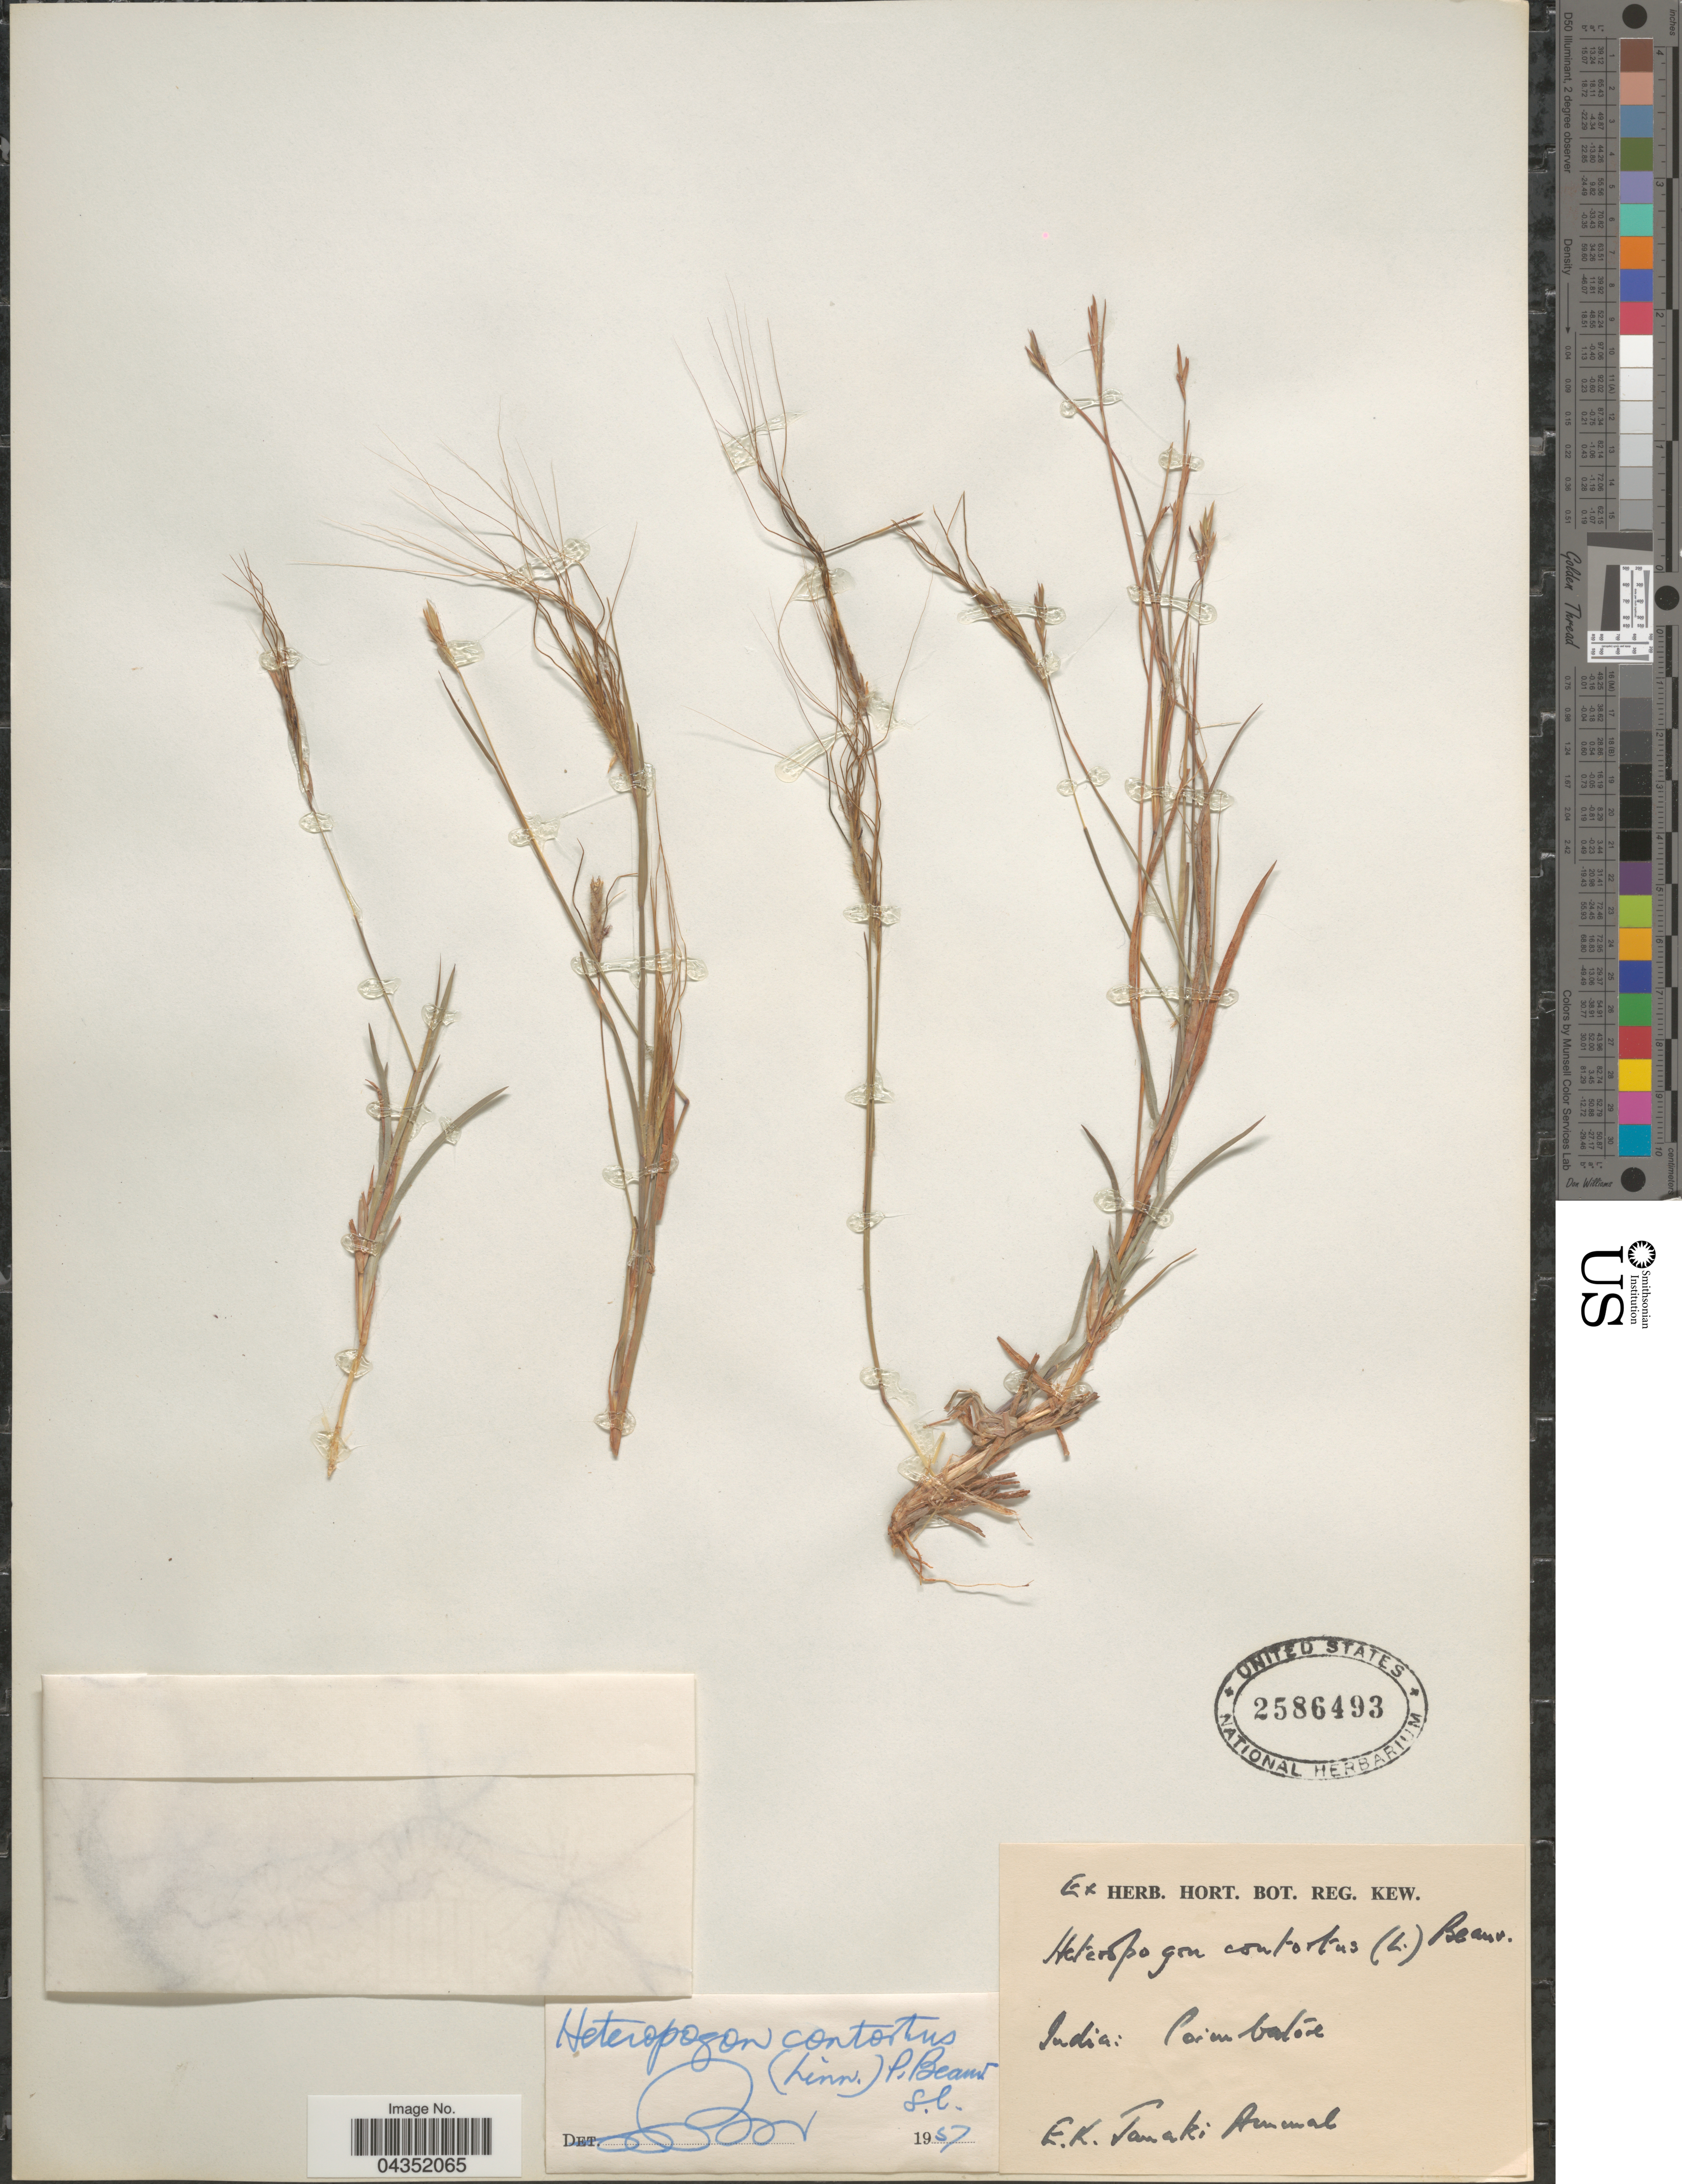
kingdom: Plantae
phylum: Tracheophyta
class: Liliopsida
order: Poales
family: Poaceae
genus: Heteropogon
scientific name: Heteropogon contortus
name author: (L.) P. Beauv. ex Roem. & Schult.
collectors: E. Janaki-Ammal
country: India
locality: Coimbatore.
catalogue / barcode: US 2586493